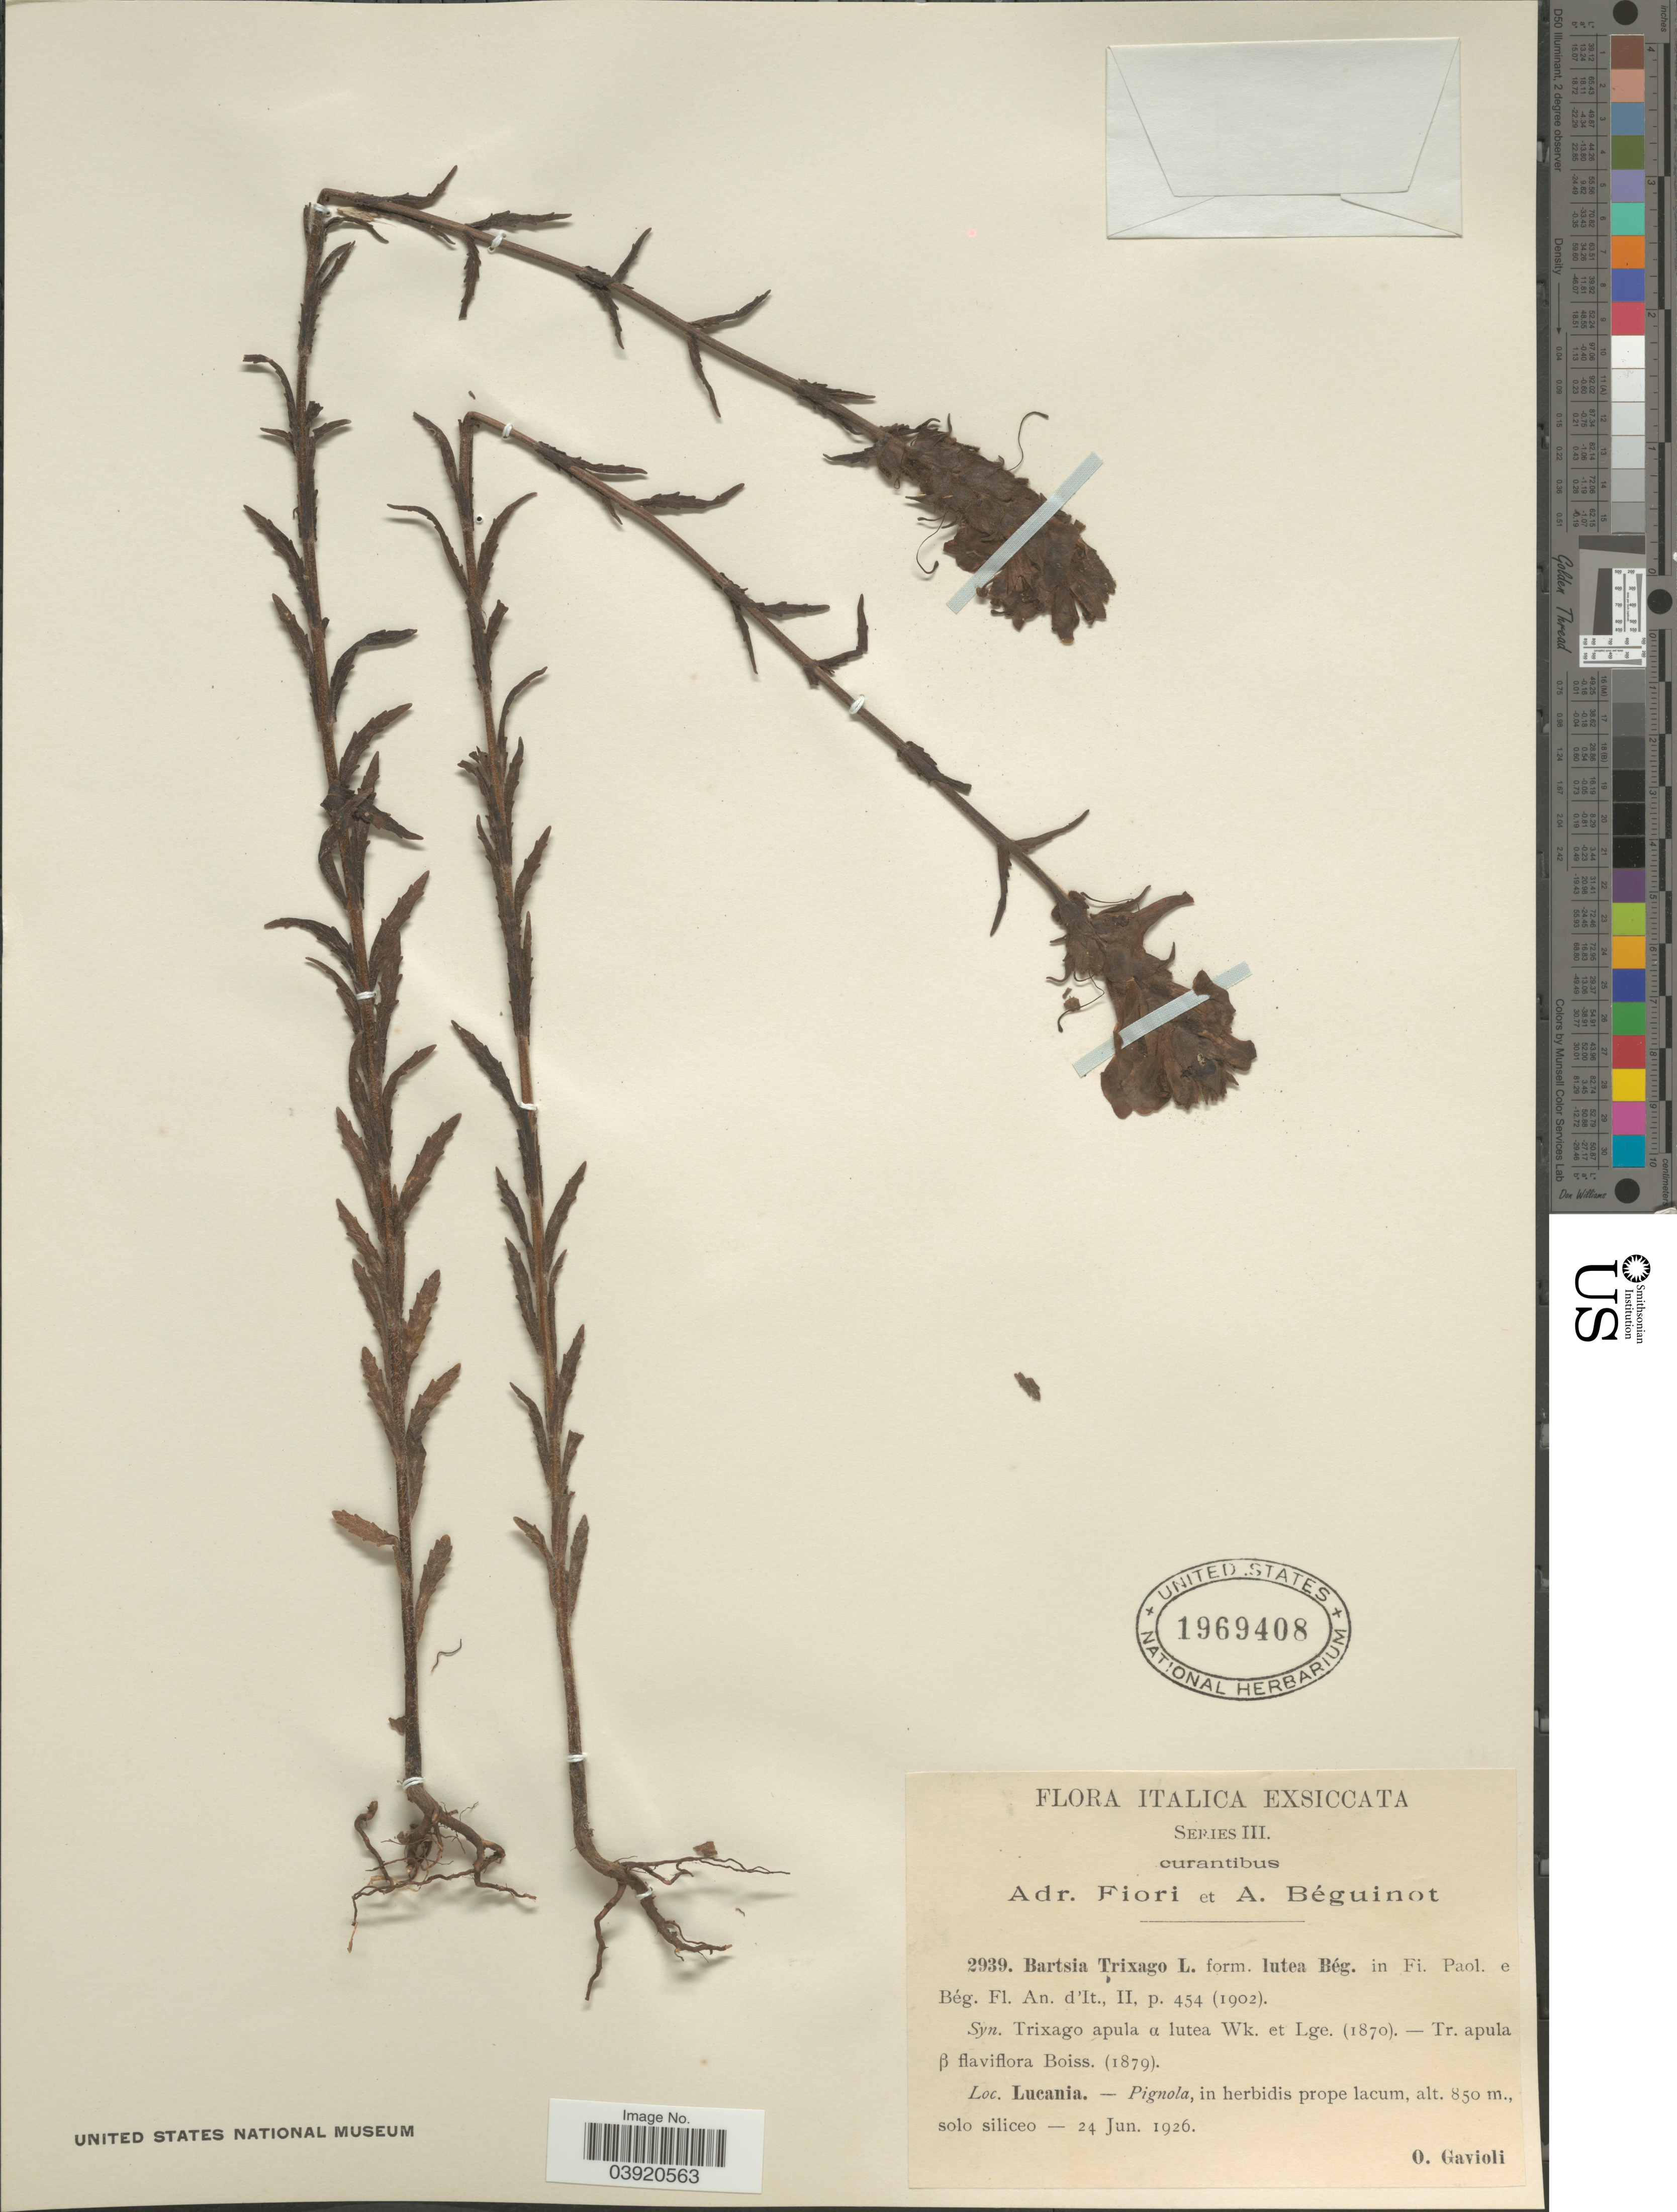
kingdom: Plantae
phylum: Tracheophyta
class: Magnoliopsida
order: Lamiales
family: Orobanchaceae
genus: Bartsia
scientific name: Bartsia trixago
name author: L.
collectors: O. Gavioli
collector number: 2939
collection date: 1926-06-24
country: Italy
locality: Lucania.- Pignola, in herbidis prope lacum, solo siliceo.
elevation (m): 850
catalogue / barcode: US 1969408